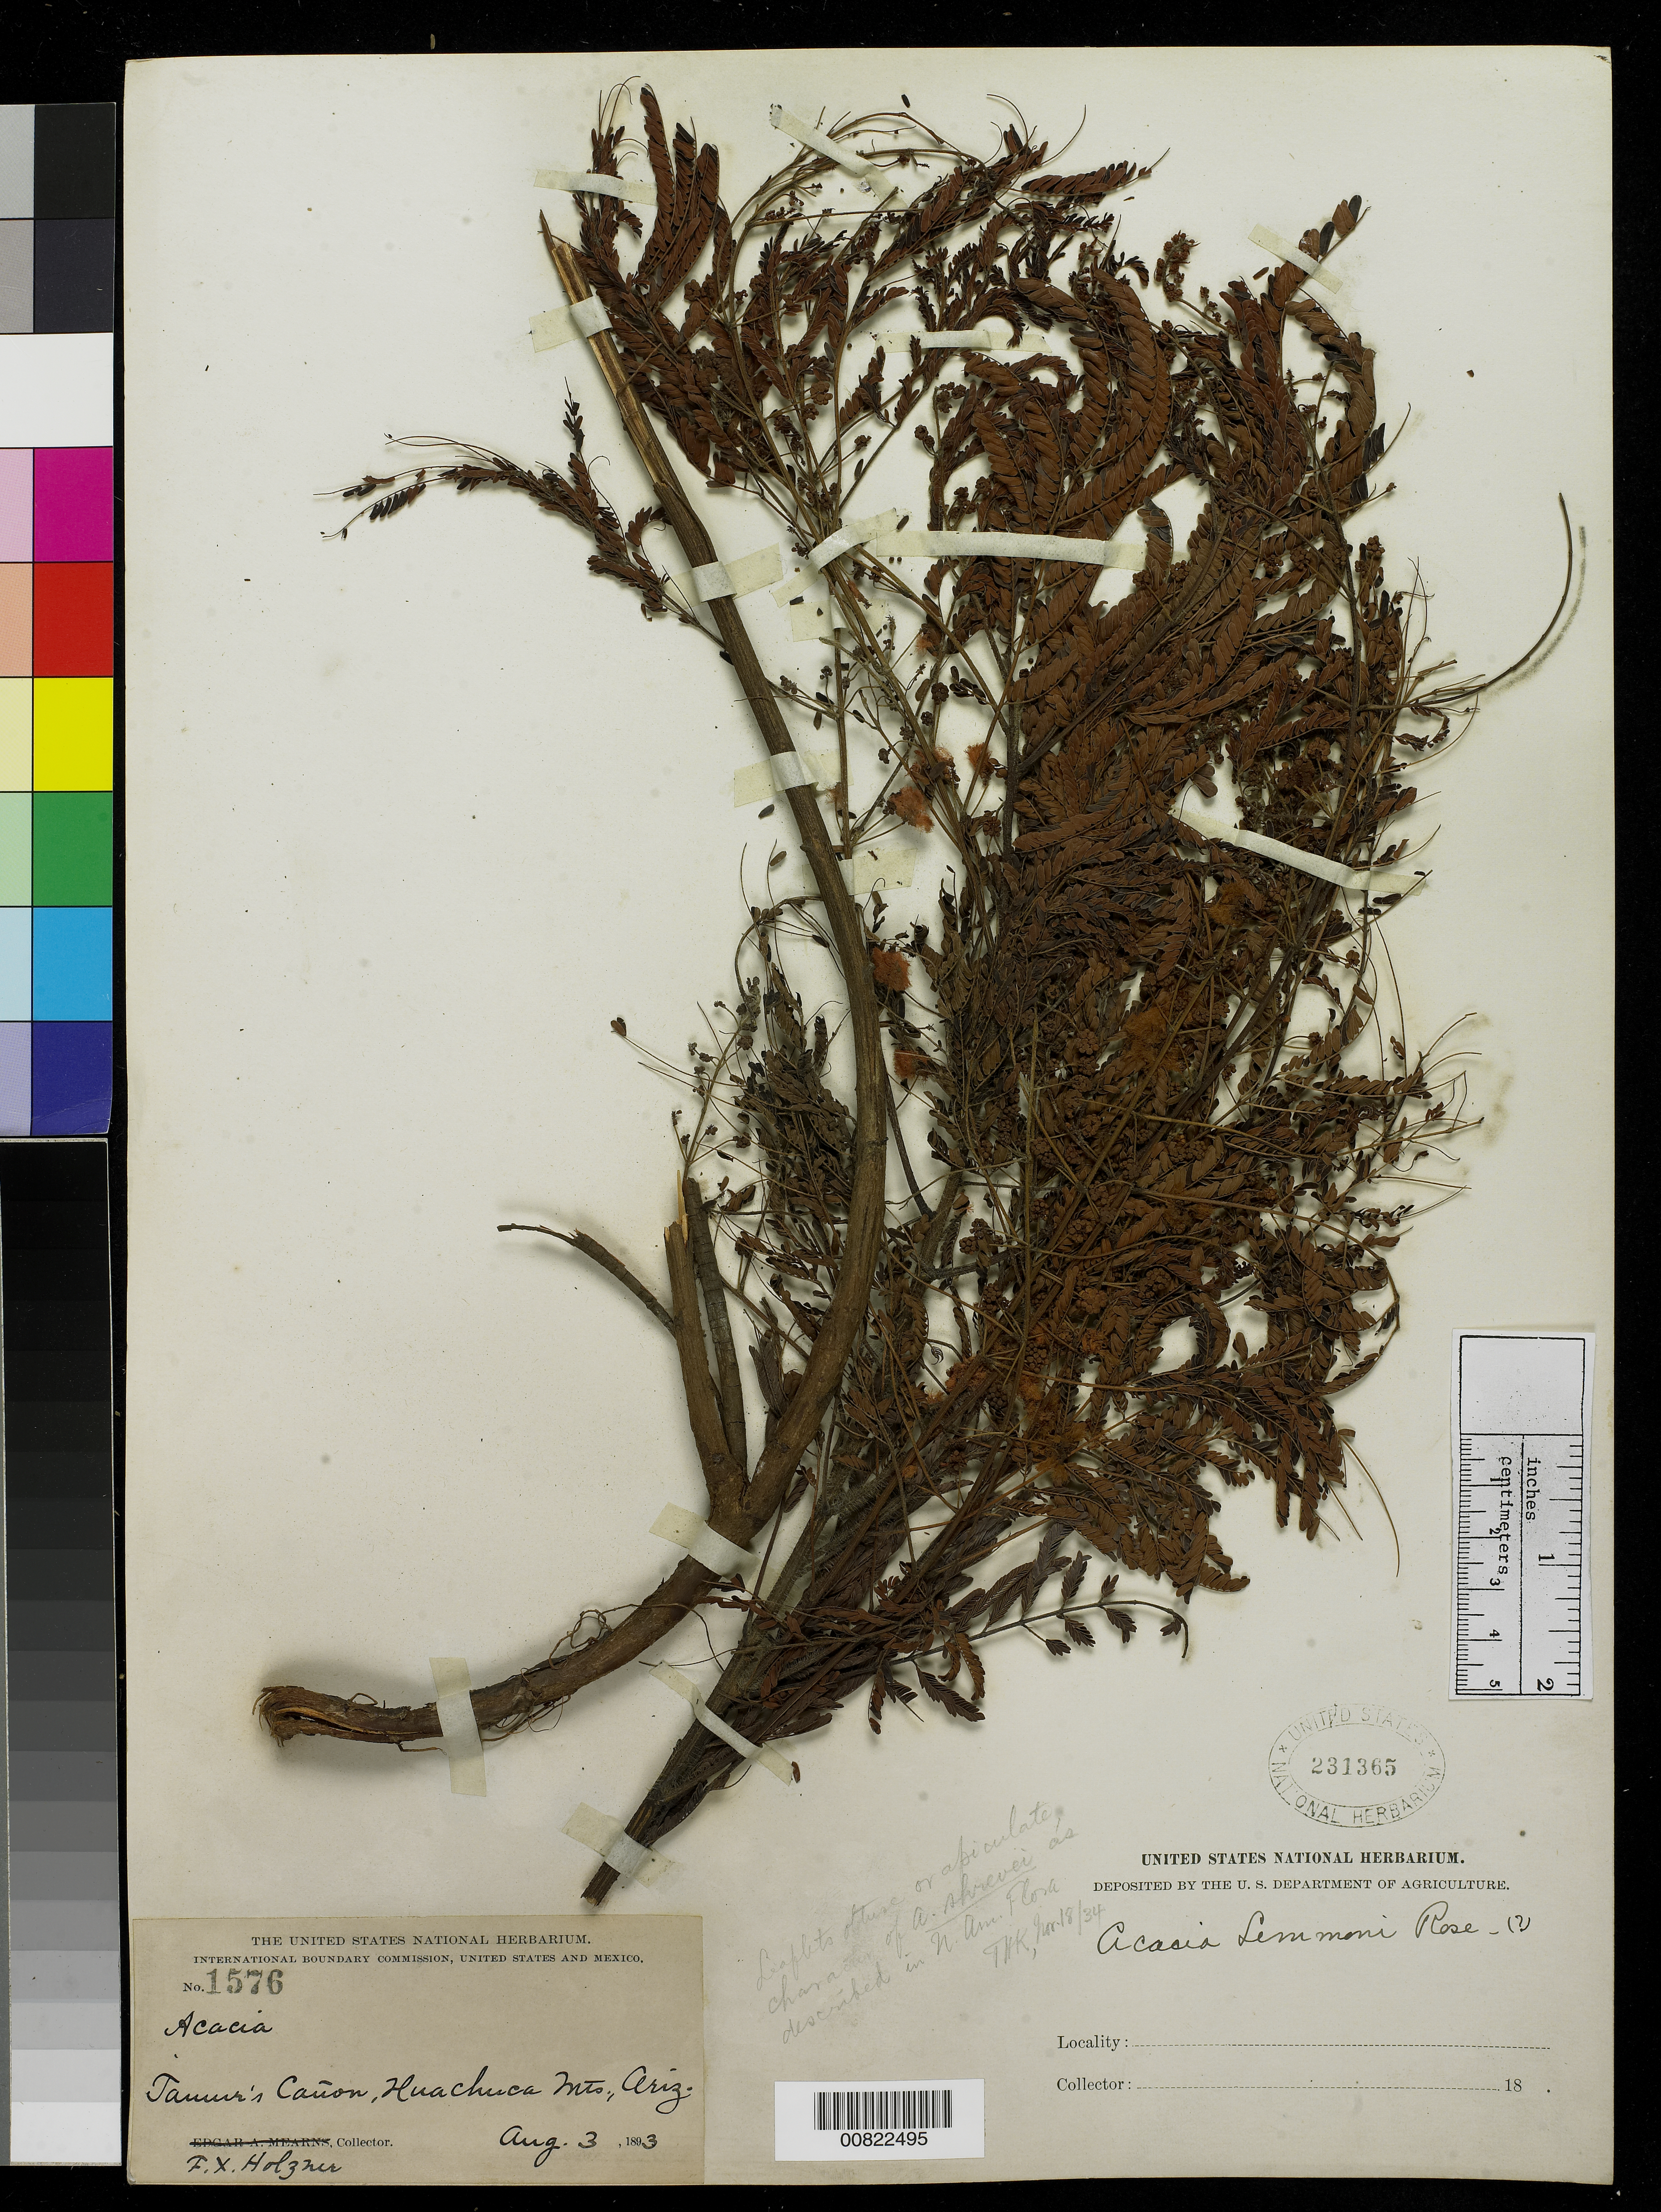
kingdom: Plantae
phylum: Tracheophyta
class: Magnoliopsida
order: Fabales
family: Fabaceae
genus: Acaciella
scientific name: Acaciella lemmonii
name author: (Rose) Britton & Rose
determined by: Strong, M. T., (US), Smithsonian Institution - National Museum of Natural History (UNITED STATES)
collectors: F. X. Holzner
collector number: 1576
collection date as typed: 03 Aug 1893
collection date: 1893-08-03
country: United States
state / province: Arizona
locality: Tanner's Canyon, Huachuca Mts.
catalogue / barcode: US 231365